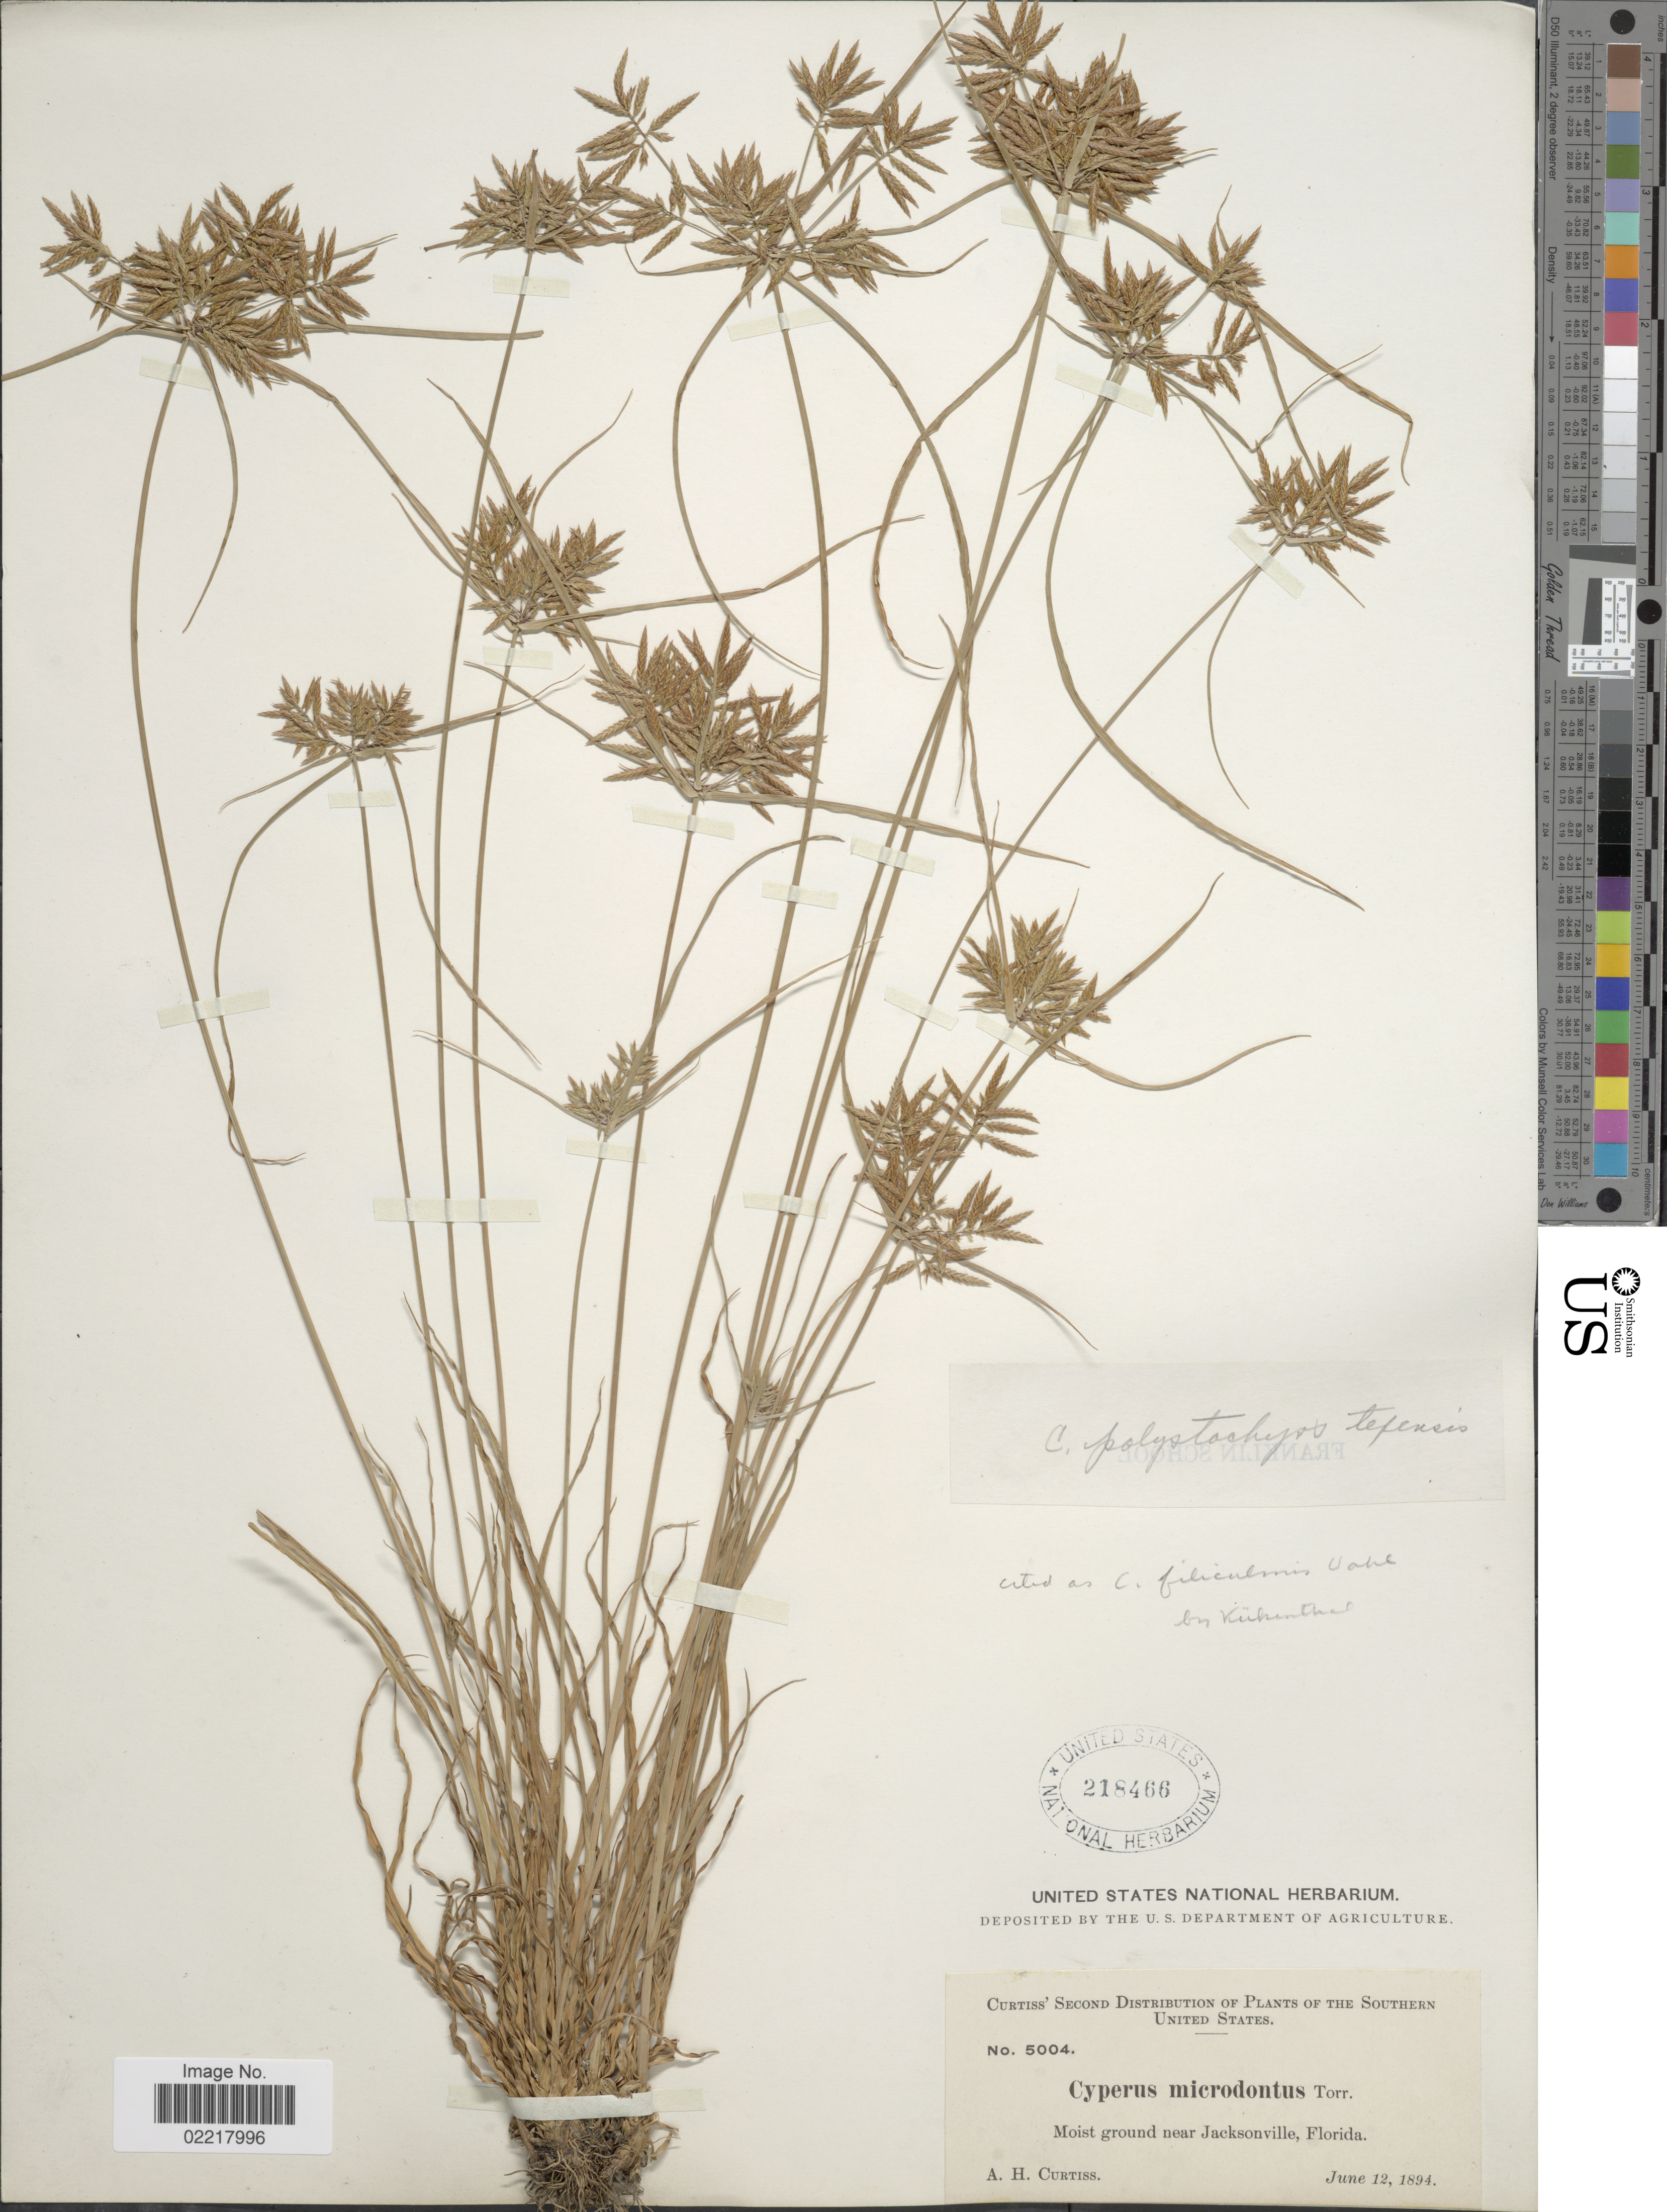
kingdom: Plantae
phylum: Tracheophyta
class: Liliopsida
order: Poales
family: Cyperaceae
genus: Cyperus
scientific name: Cyperus polystachyos var. texensis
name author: (Torr.) Fernald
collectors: A. H. Curtiss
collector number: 5004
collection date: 1894-06-12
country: United States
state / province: Florida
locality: The Southern United States, Moist ground near Jacksonville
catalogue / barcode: US 218466